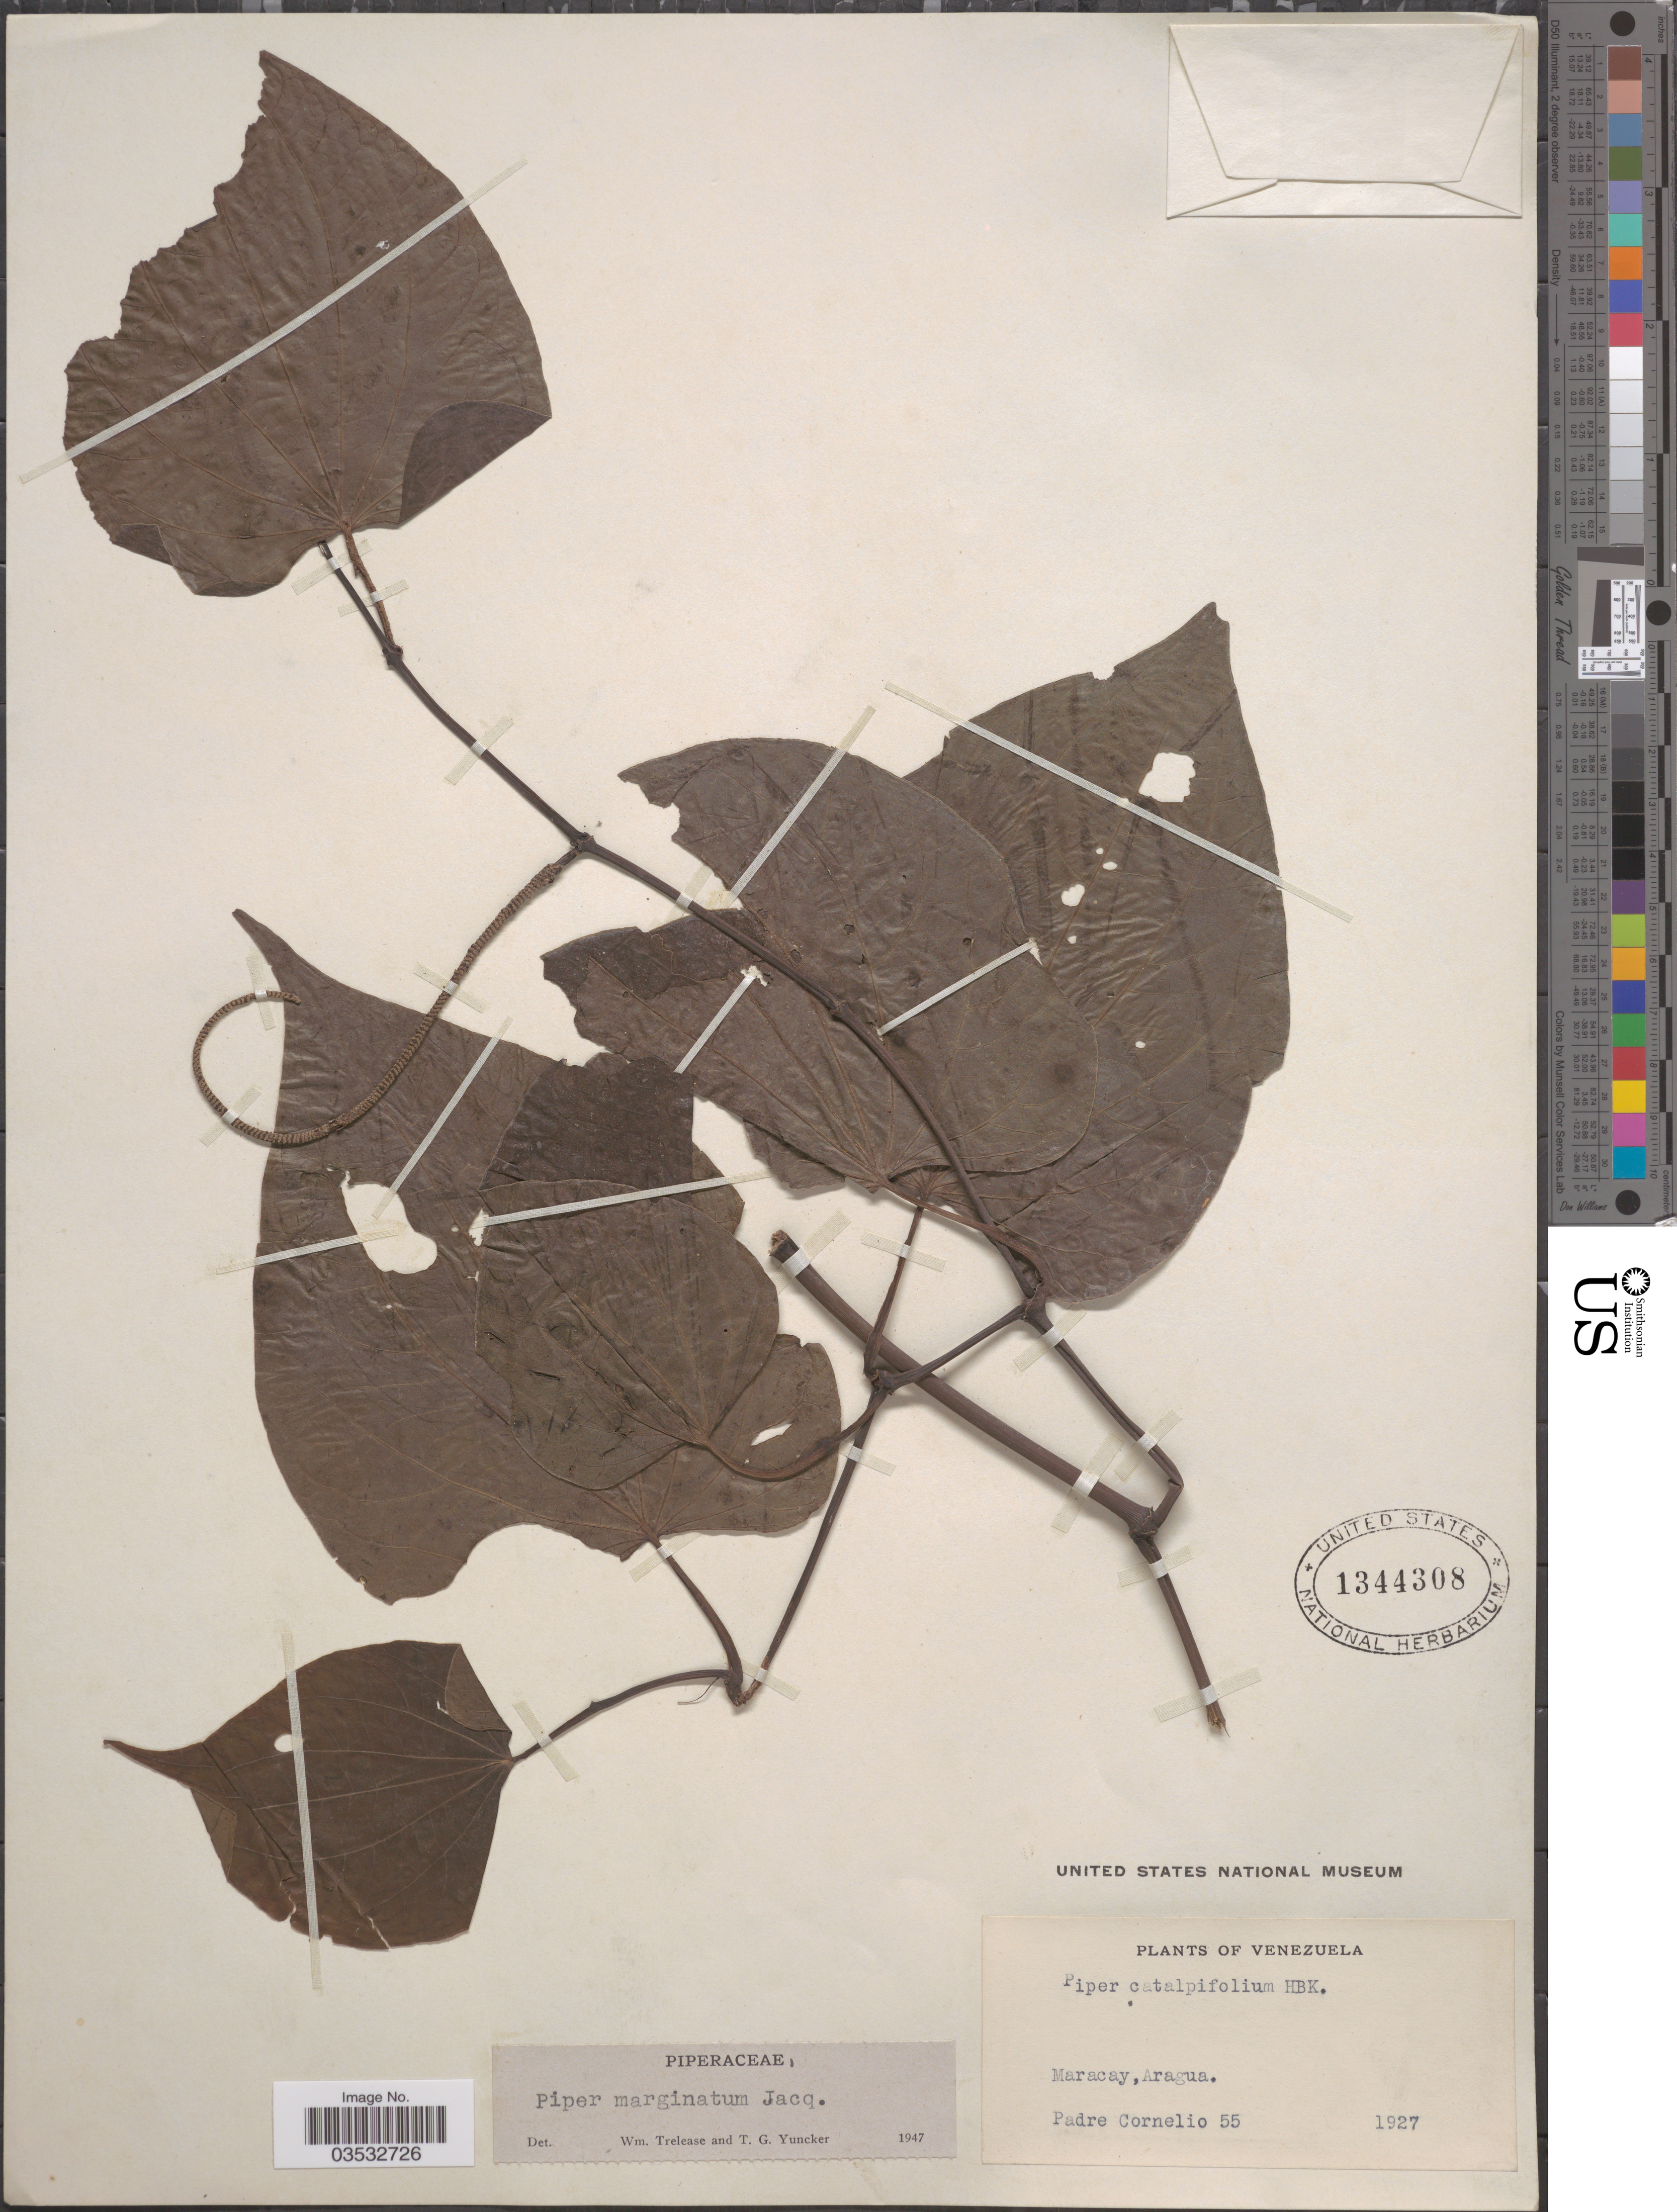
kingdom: Plantae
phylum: Tracheophyta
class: Magnoliopsida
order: Piperales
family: Piperaceae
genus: Piper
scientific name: Piper marginatum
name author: Jacq.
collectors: P. Cornelio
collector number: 55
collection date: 1927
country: Venezuela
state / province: Aragua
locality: Maracay.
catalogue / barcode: US 1344308